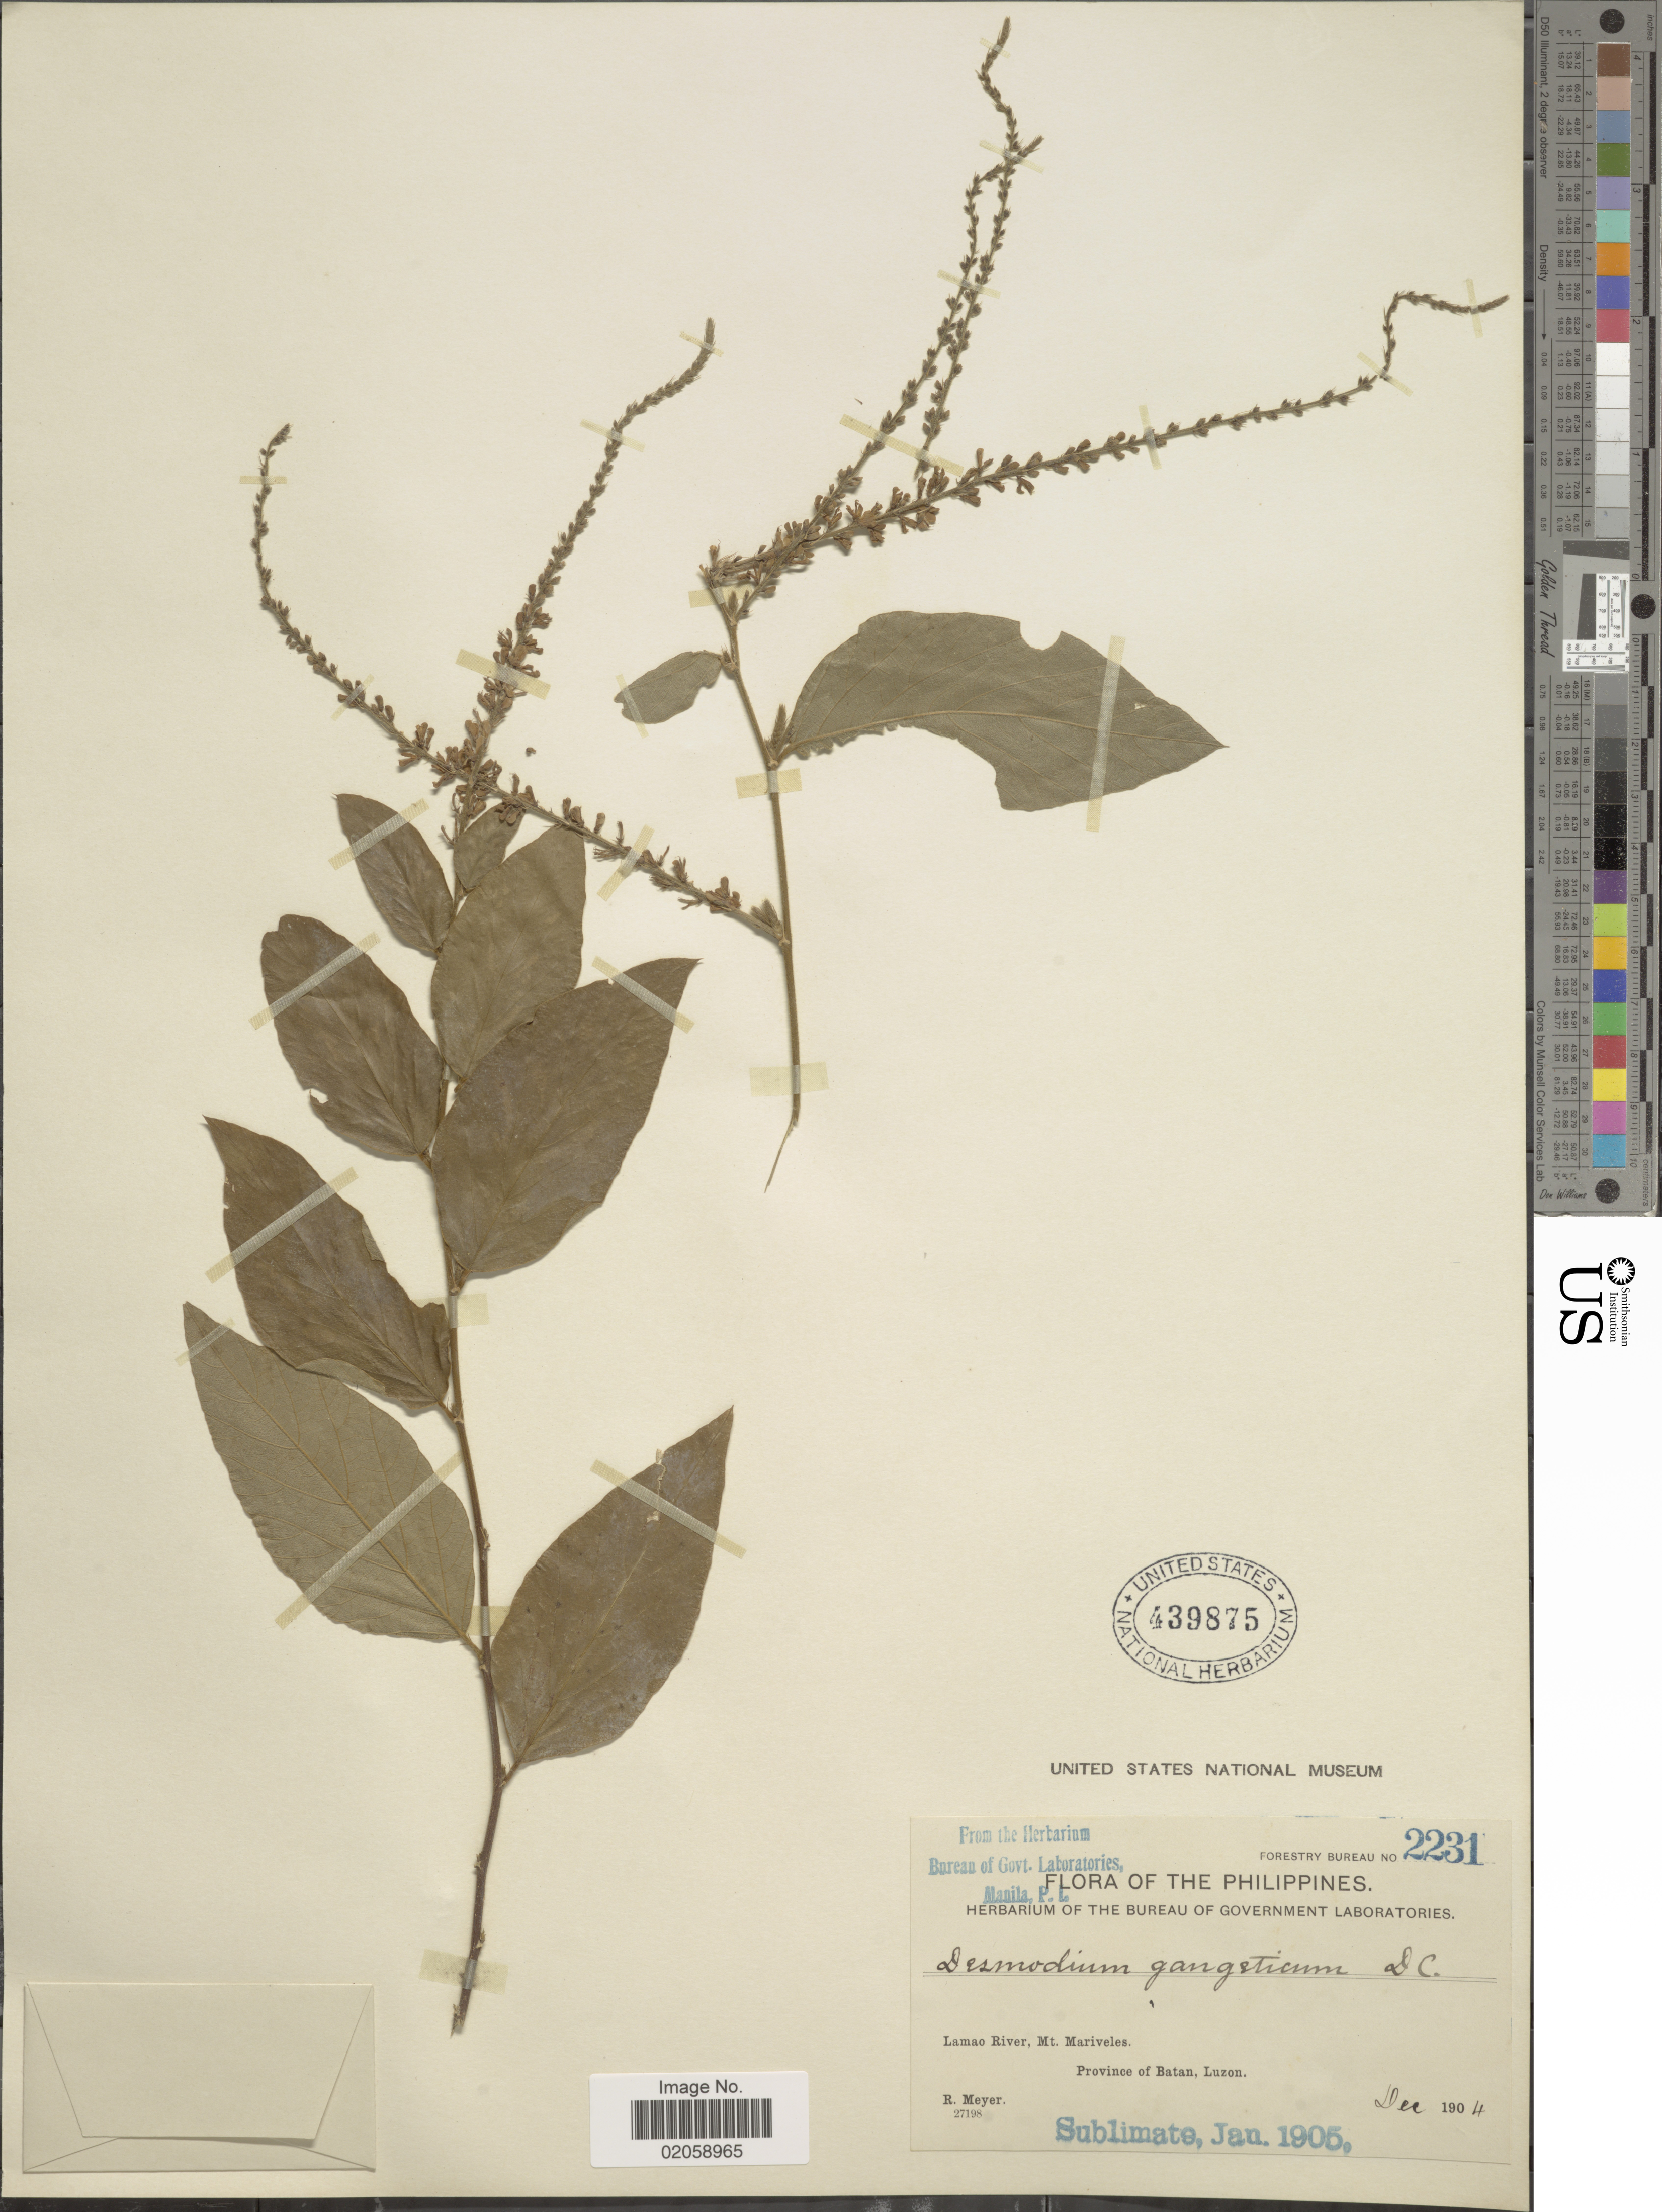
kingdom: Plantae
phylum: Tracheophyta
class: Magnoliopsida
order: Fabales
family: Fabaceae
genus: Pleurolobus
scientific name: Pleurolobus gangeticus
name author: (L.) J. St.-Hil. ex H. Ohashi & K. Ohashi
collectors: R. Meyer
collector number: Forestry Bureau 2231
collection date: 1904-12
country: Philippines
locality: Lamao River, Mt. Mariveles. Province of Batan, Luzon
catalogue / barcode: US 439875